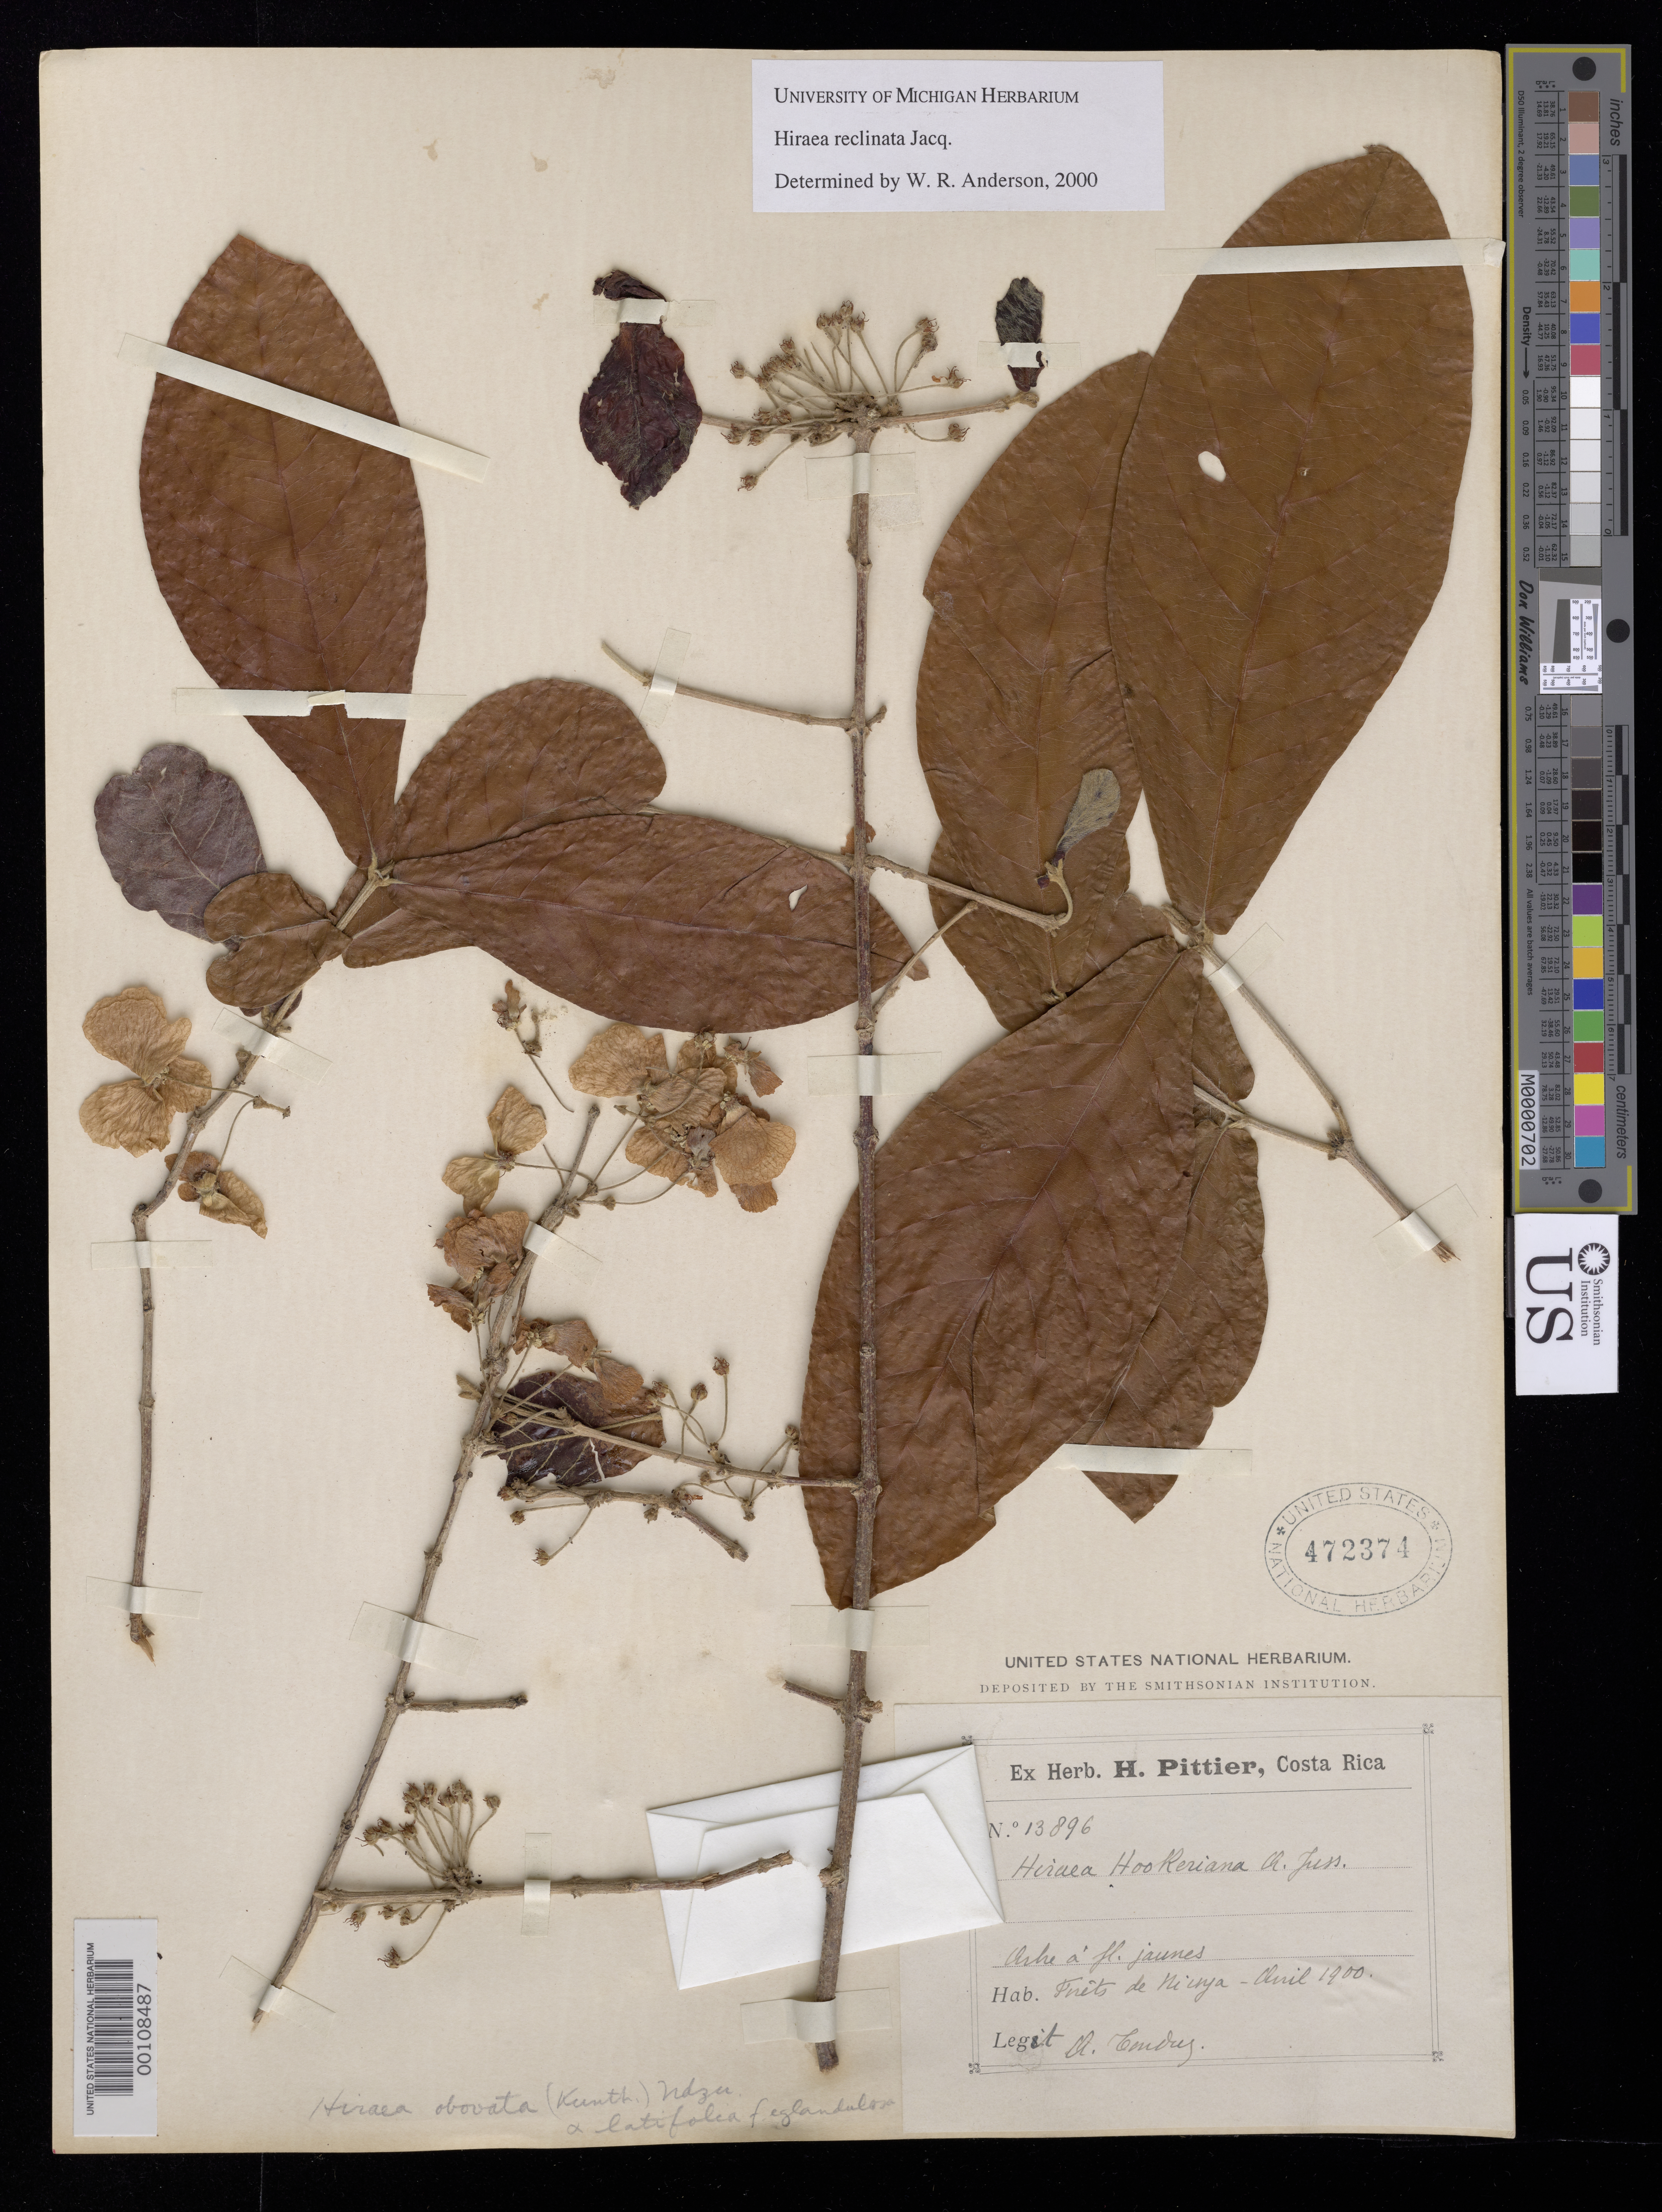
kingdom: Plantae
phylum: Tracheophyta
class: Magnoliopsida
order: Malpighiales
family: Malpighiaceae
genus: Hiraea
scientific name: Hiraea obovata f. eglandulosa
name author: Nied.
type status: Isotype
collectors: A. Tonduz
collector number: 13896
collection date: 1900-04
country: Costa Rica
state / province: Guanacaste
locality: forets de Nicoya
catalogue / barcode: US 472374